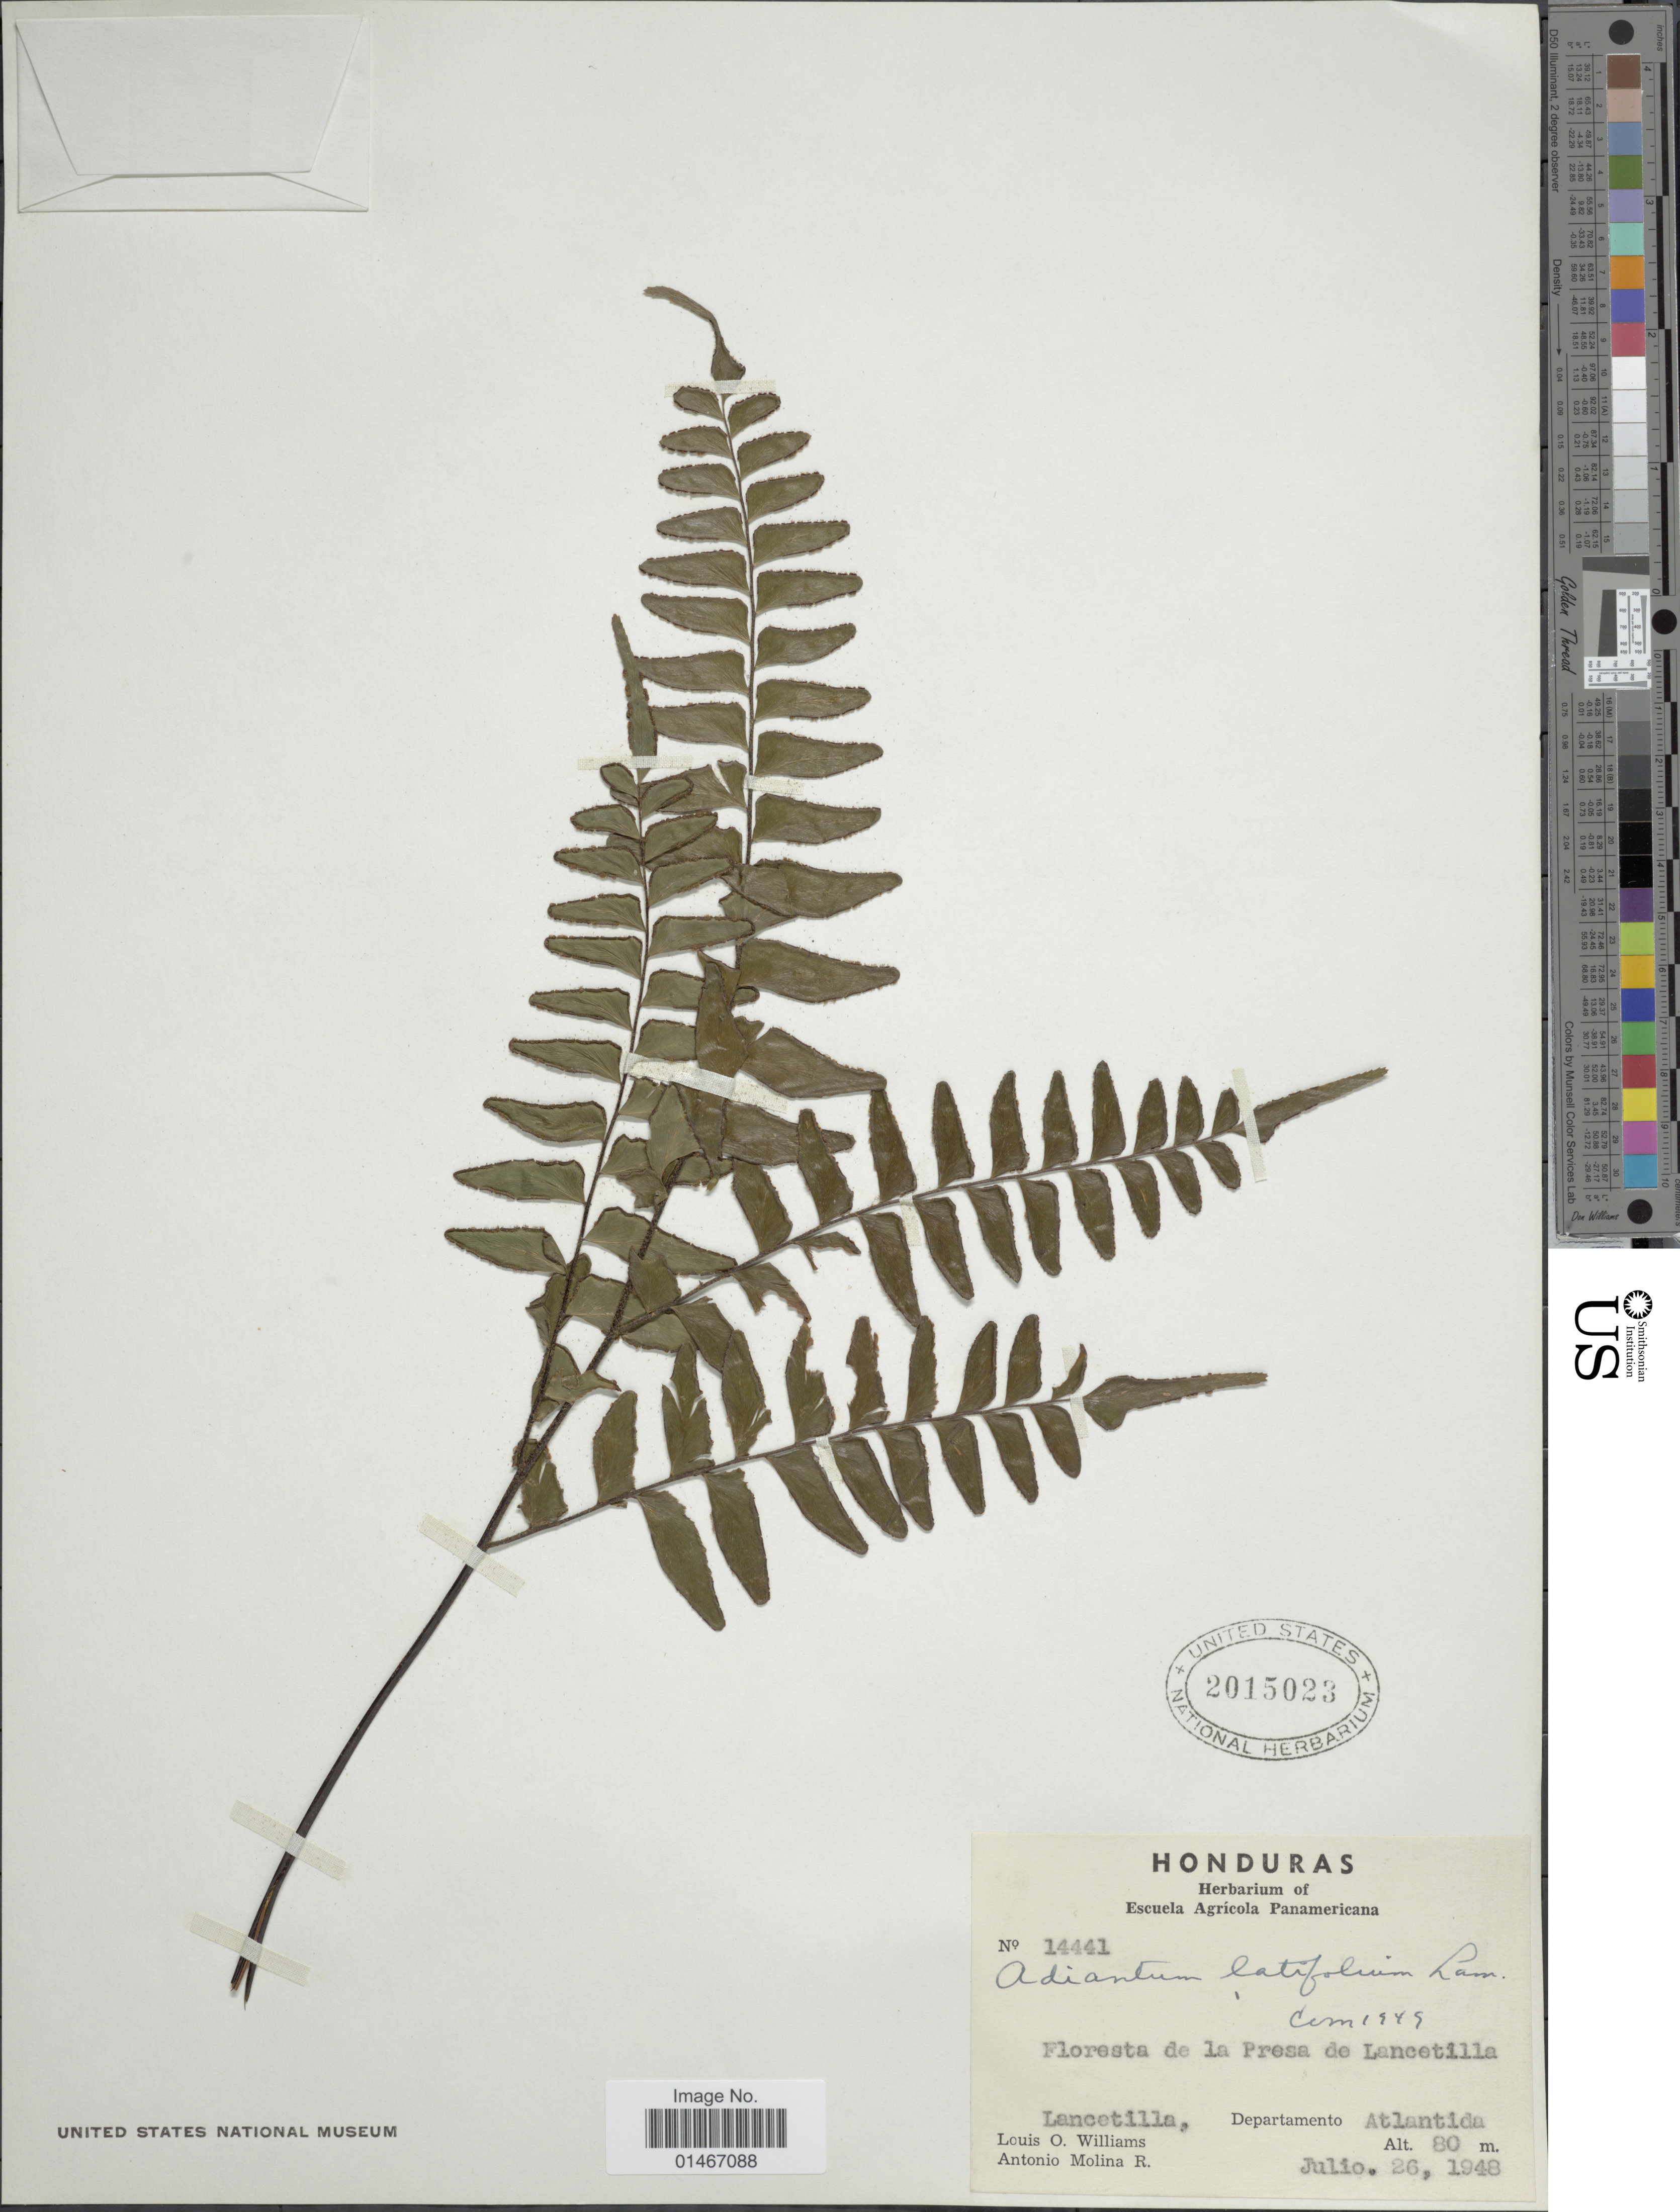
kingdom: Plantae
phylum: Tracheophyta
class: Polypodiopsida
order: Polypodiales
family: Pteridaceae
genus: Adiantum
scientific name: Adiantum latifolium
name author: Lam.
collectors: L. O. Williams & A. Molina R.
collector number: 14441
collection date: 1948-07-26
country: Honduras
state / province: Atlántida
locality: Floresta de la Presa de Lancetilla. Lancetilla, Departamento Atlantida.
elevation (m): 80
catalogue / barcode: US 2015023